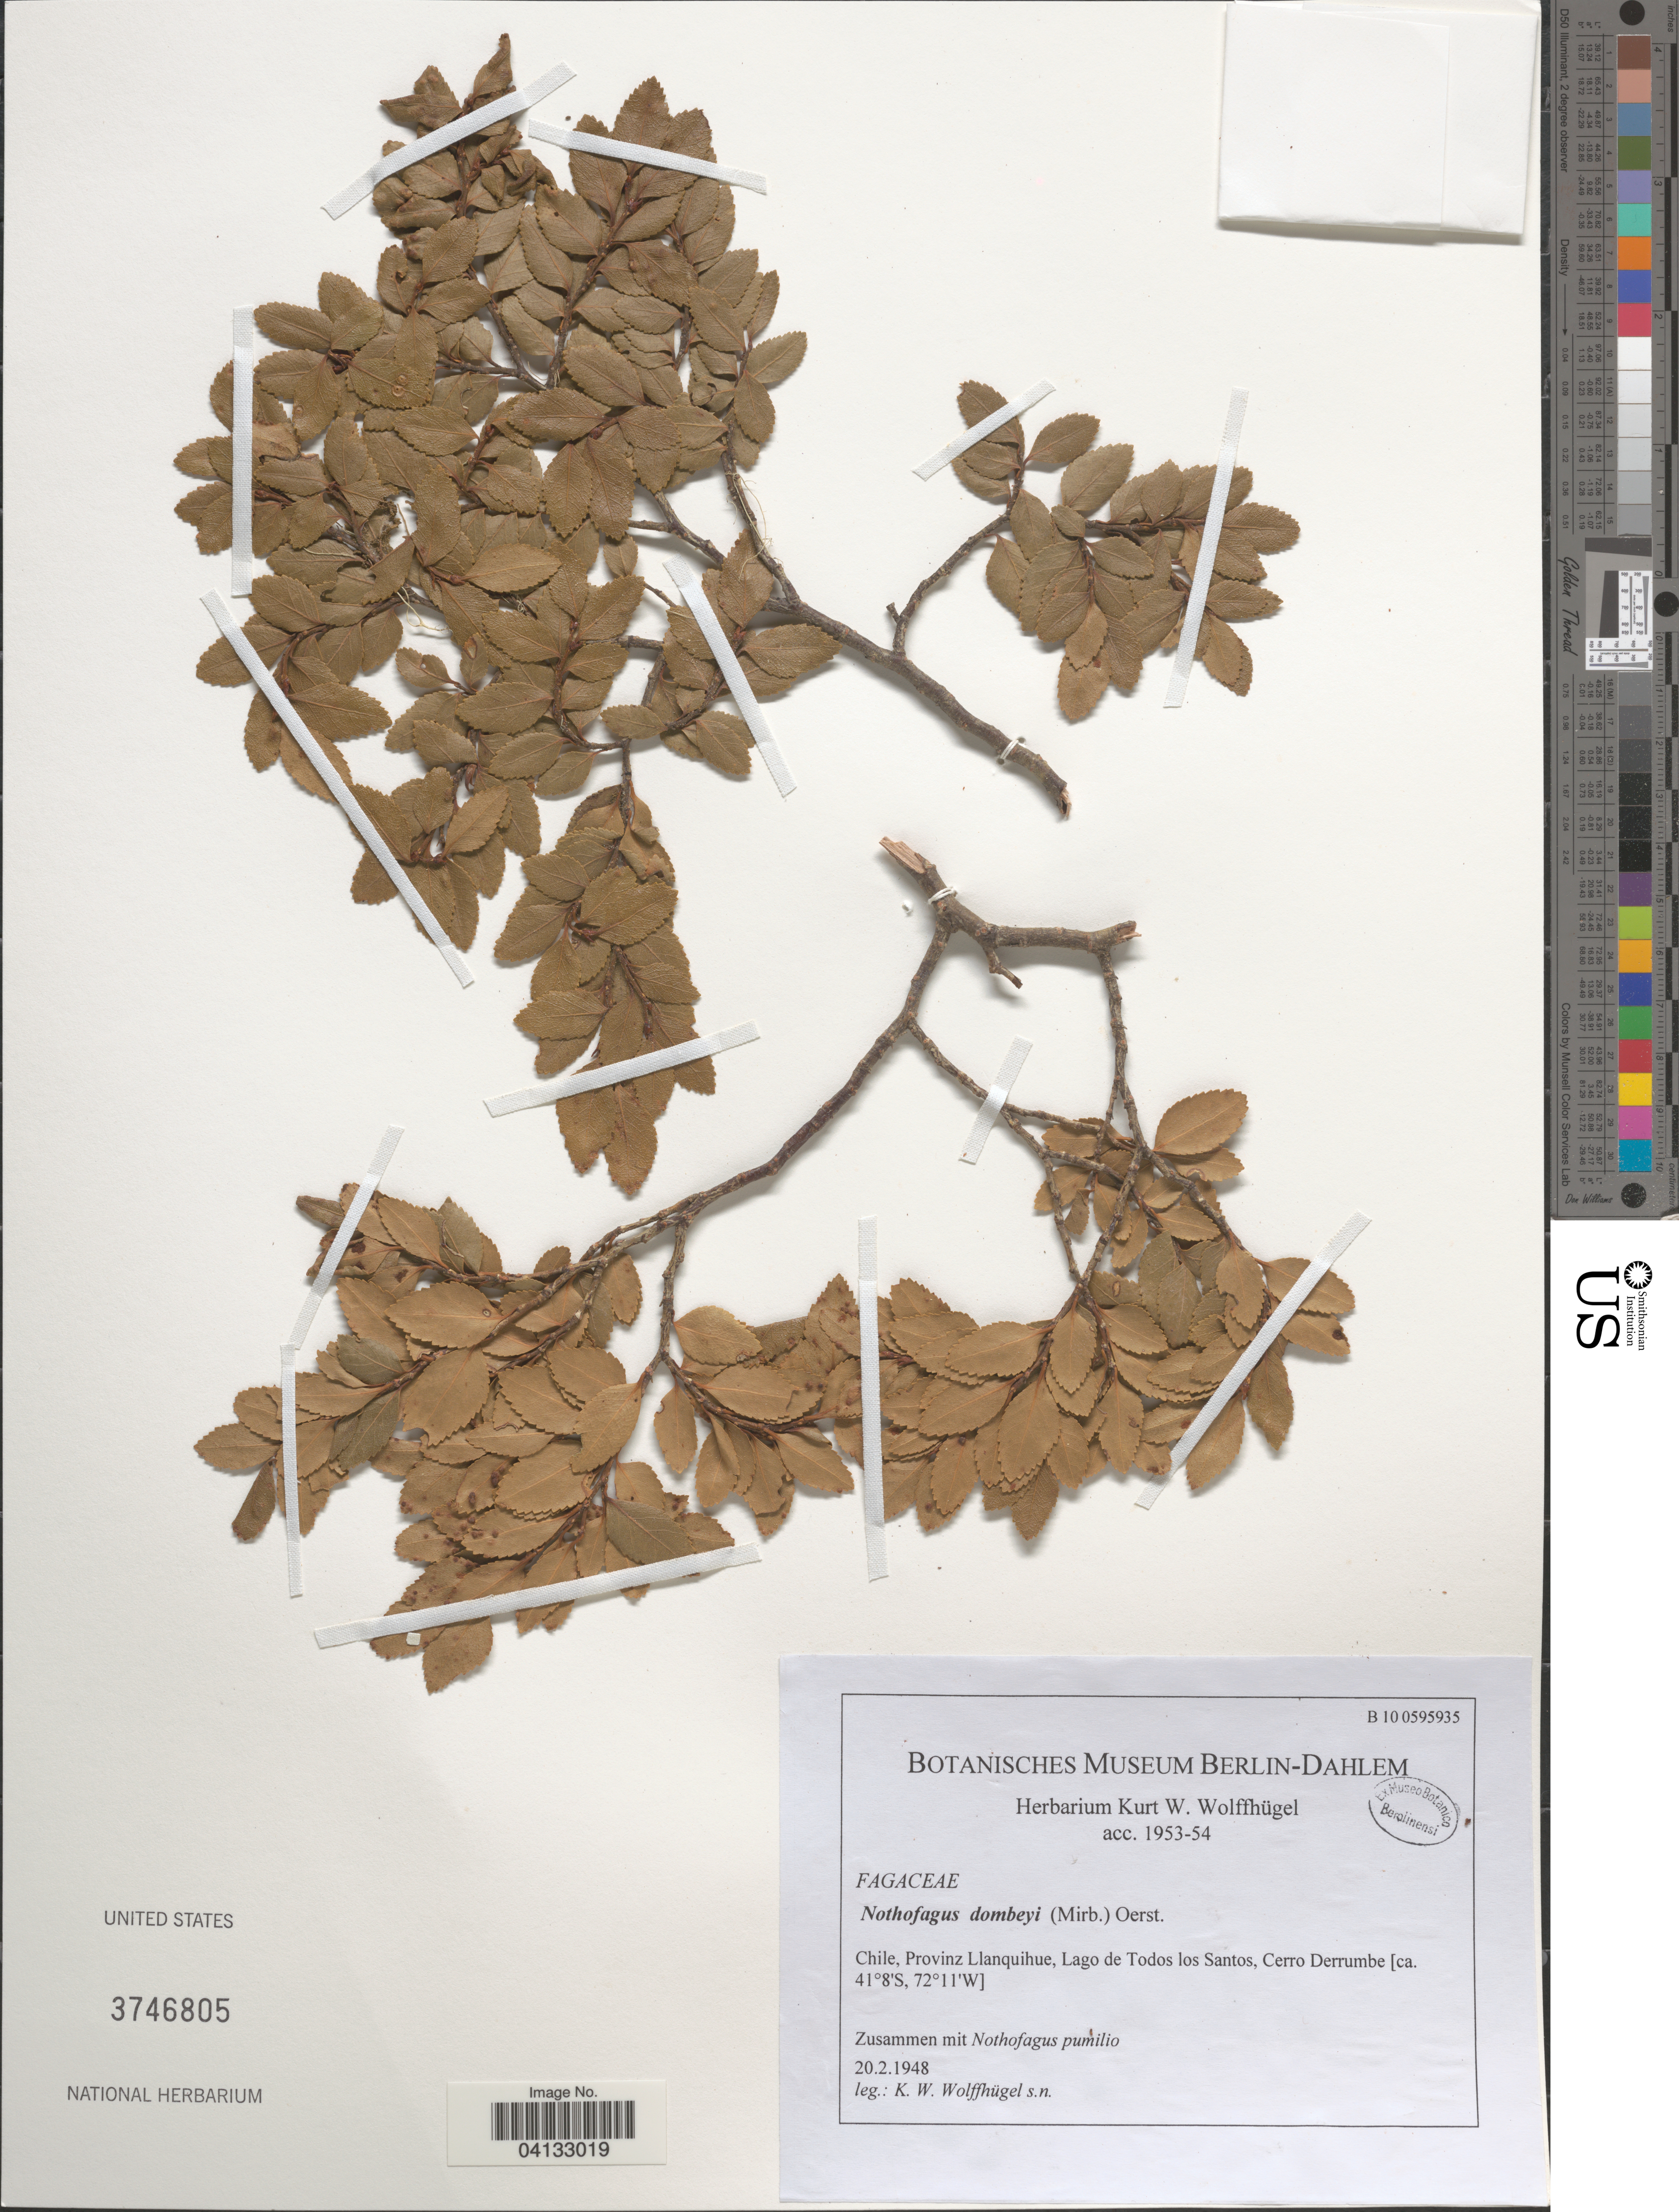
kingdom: Plantae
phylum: Tracheophyta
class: Magnoliopsida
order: Fagales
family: Nothofagaceae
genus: Nothofagus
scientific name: Nothofagus dombeyi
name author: (Mirb.) Oerst.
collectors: K. Wolffhugel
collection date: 1948-02-20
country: Chile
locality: Provinz Llanquihue, Lago de Todos los Santos, Cerro Derrumbe.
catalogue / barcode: US 3746805